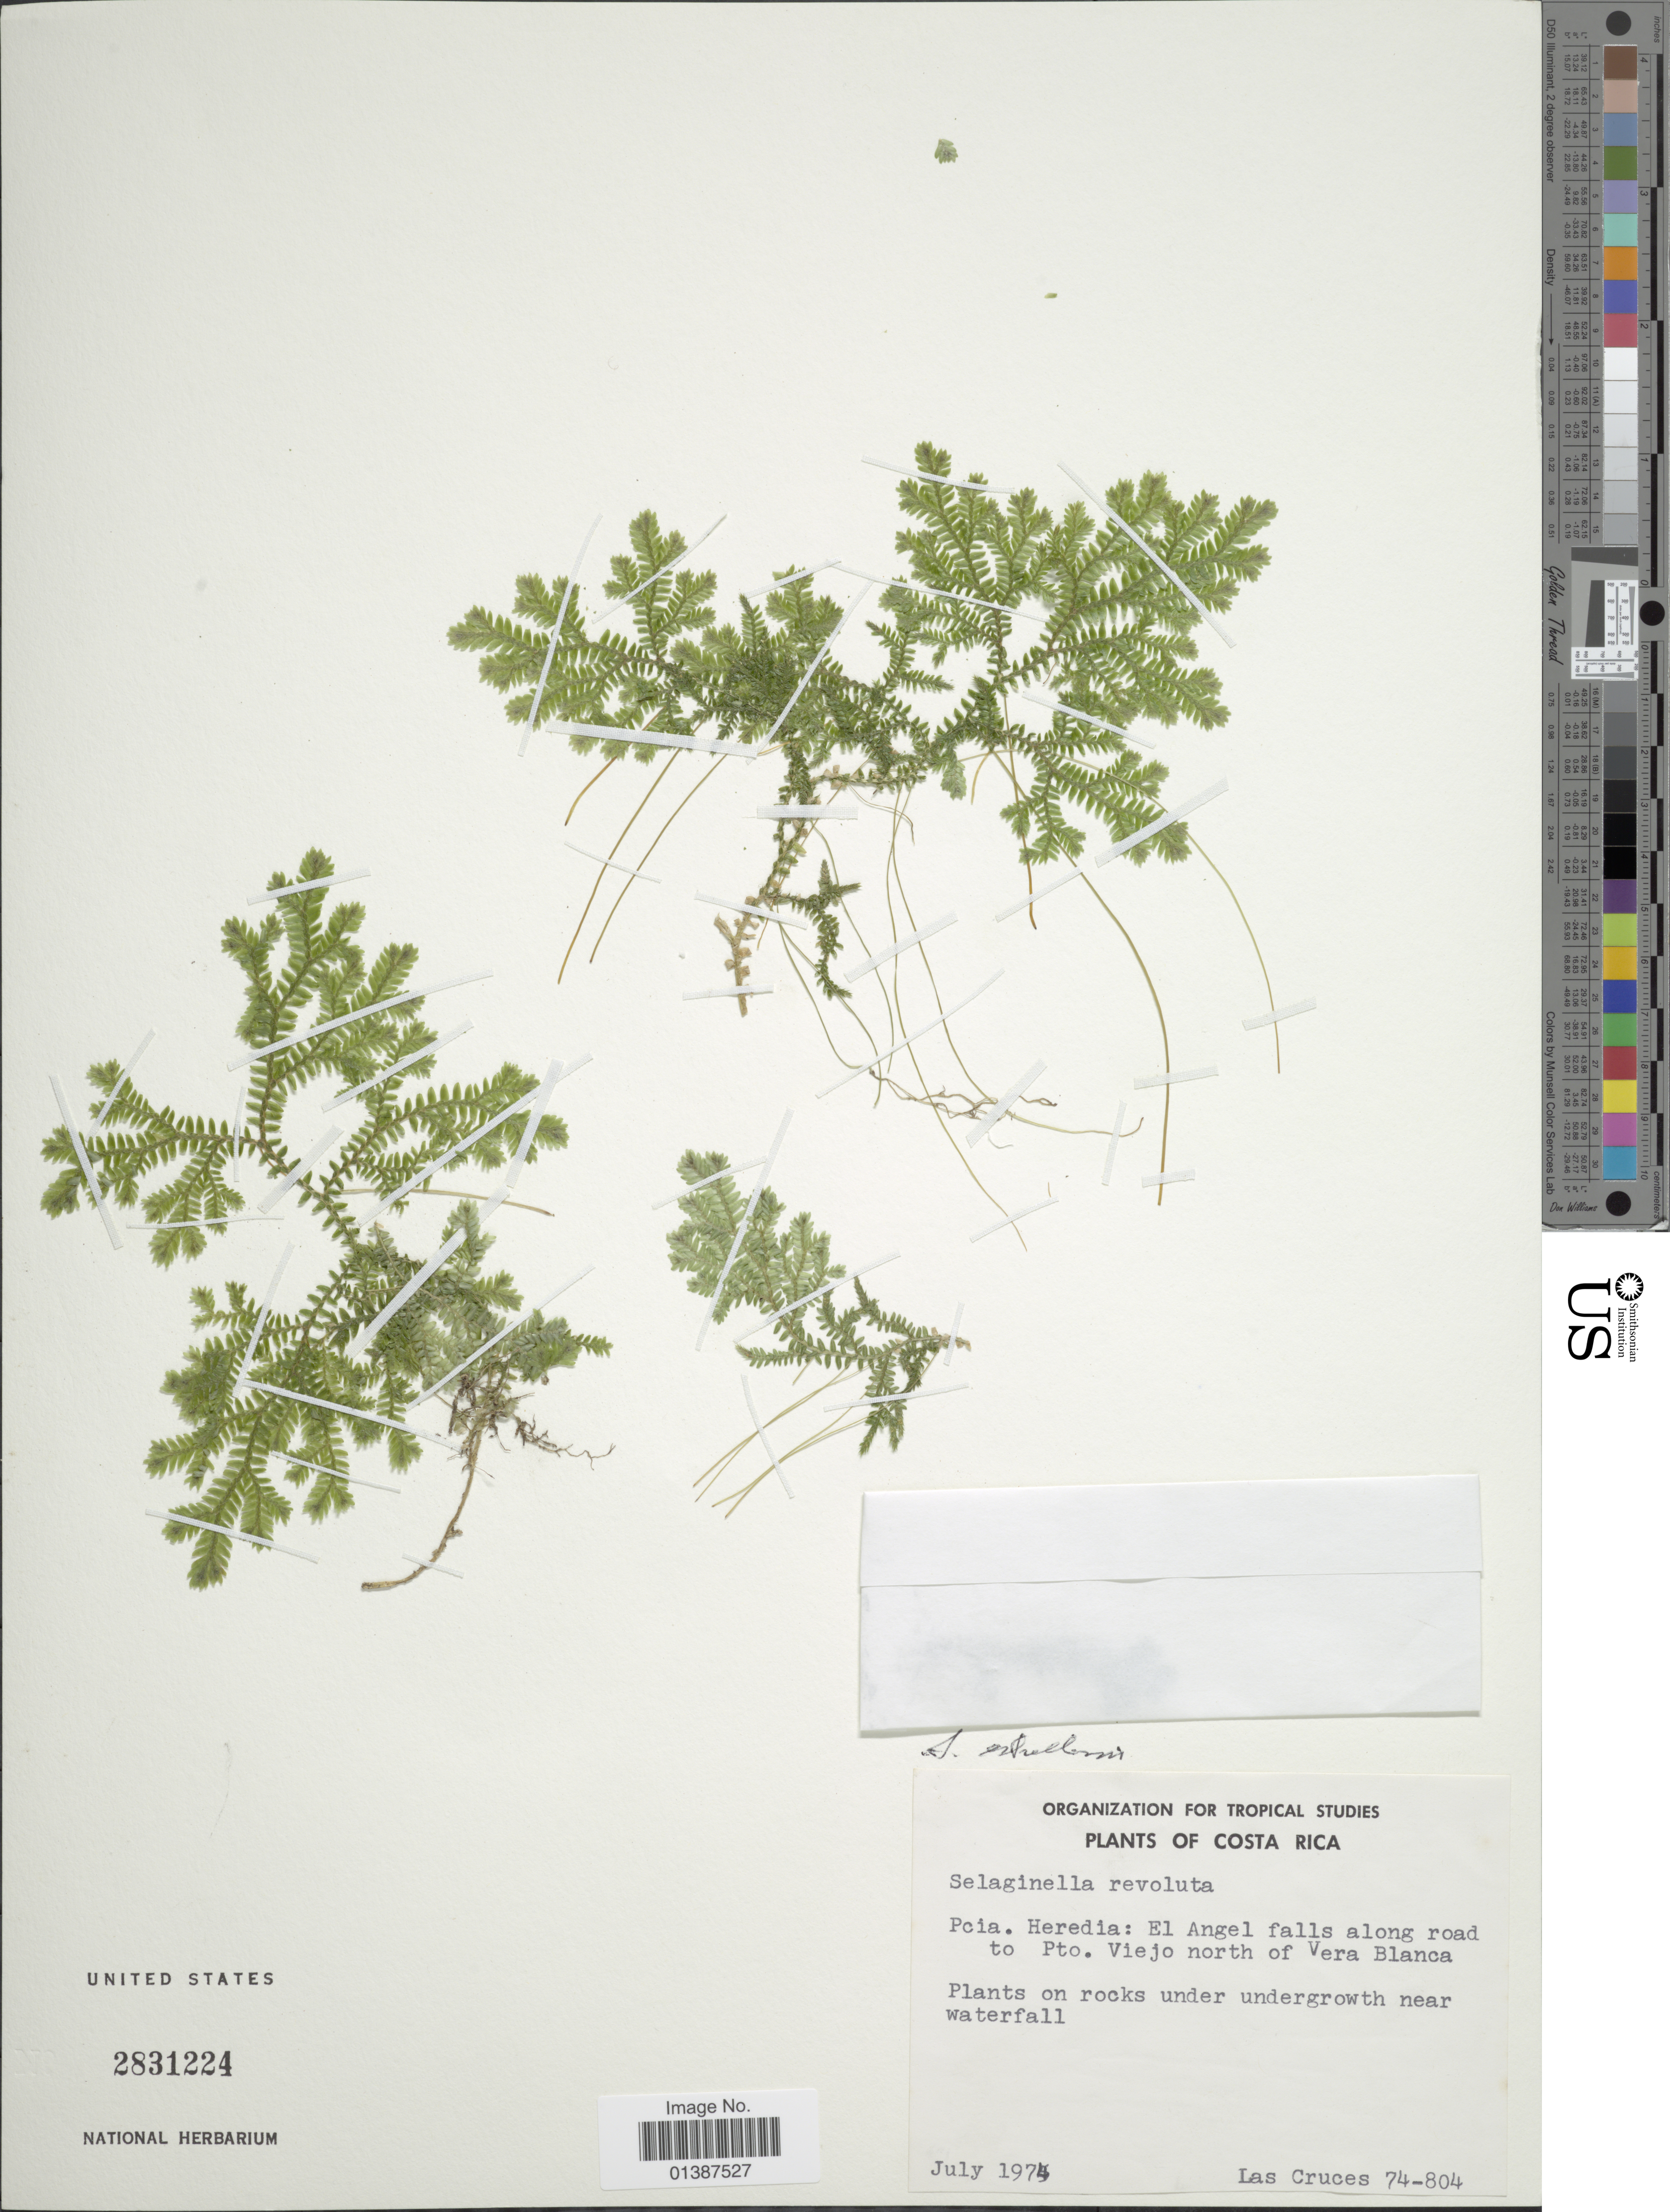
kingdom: Plantae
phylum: Tracheophyta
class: Lycopodiopsida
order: Selaginellales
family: Selaginellaceae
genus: Selaginella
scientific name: Selaginella estrellensis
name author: Hieron.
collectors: Las Cruces Botanical Garden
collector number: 74-804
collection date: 1974-07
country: Costa Rica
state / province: Heredia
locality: Pcia Heredia: El Angel falls along road to Pto Viejo north of Vara Blanca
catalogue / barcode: US 2831224